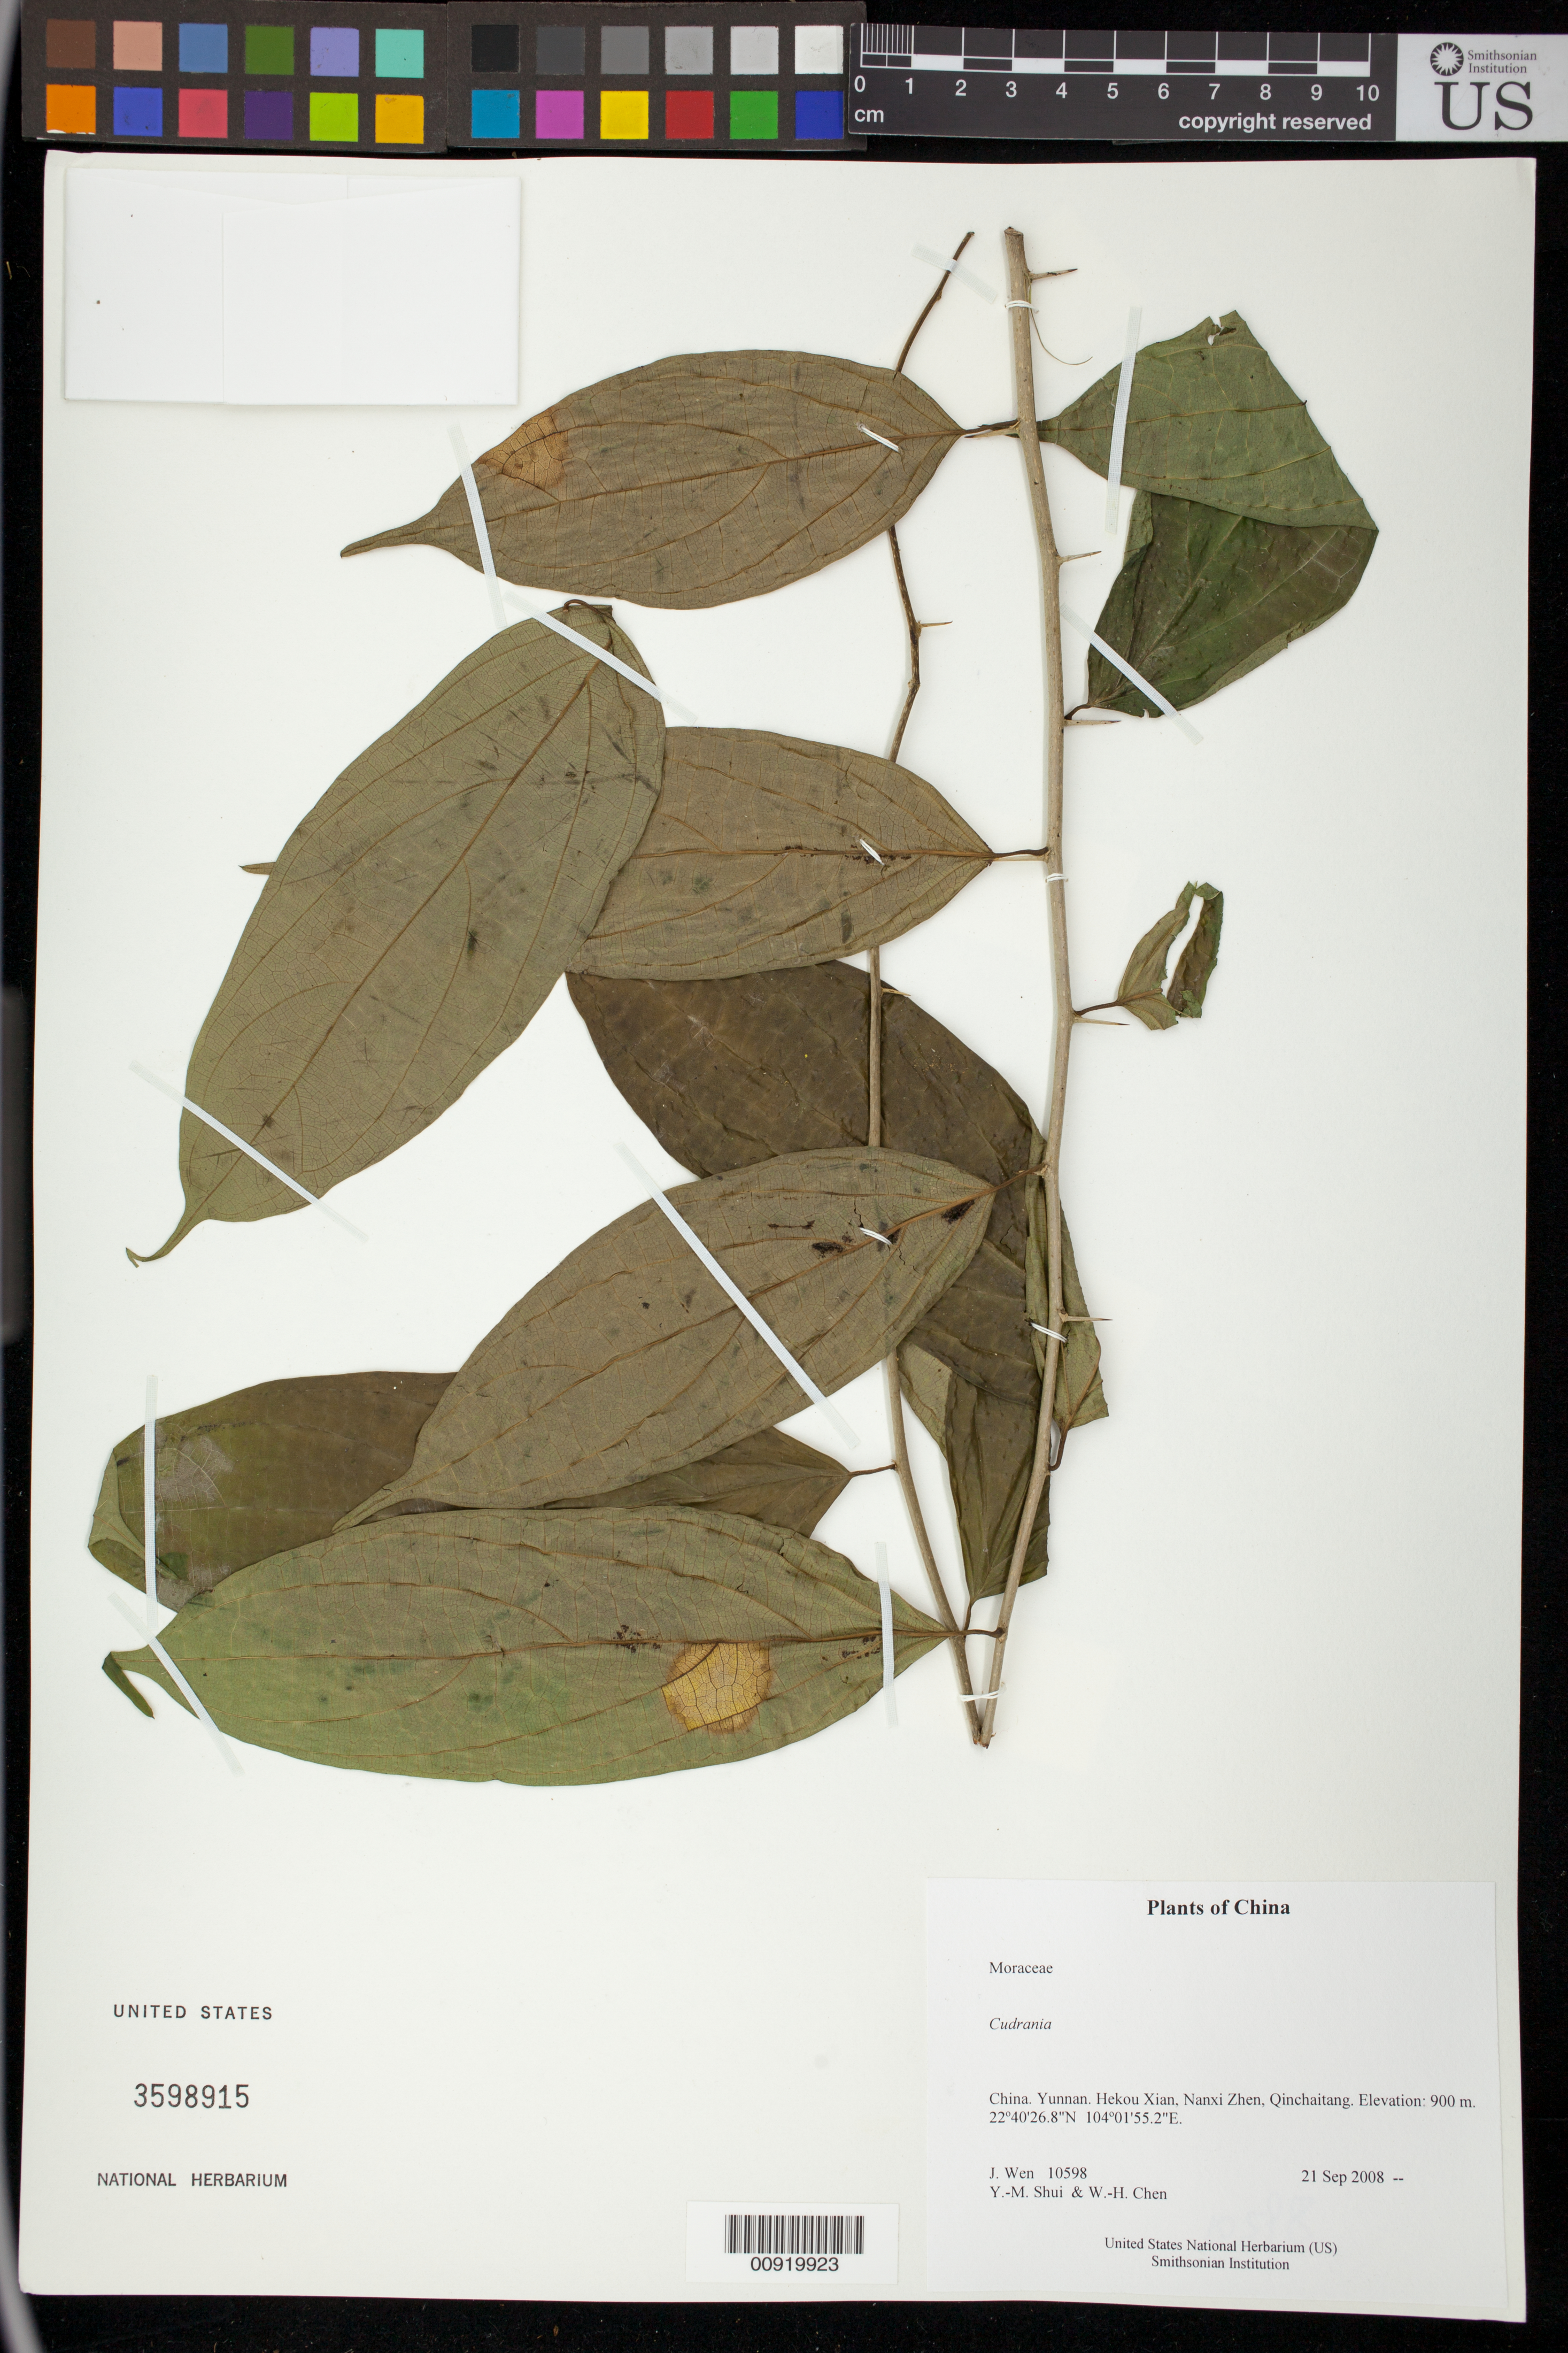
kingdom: Plantae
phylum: Tracheophyta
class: Magnoliopsida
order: Rosales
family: Moraceae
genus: Maclura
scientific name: Maclura sp.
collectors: J. Wen, Y. Shui & W. Chen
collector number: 10598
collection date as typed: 21 Sep 2008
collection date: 2008-09-21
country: China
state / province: Yunnan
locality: Hekou Xian, Nanxi Zhen, Qinchaitang.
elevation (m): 900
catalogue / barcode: US 3598915